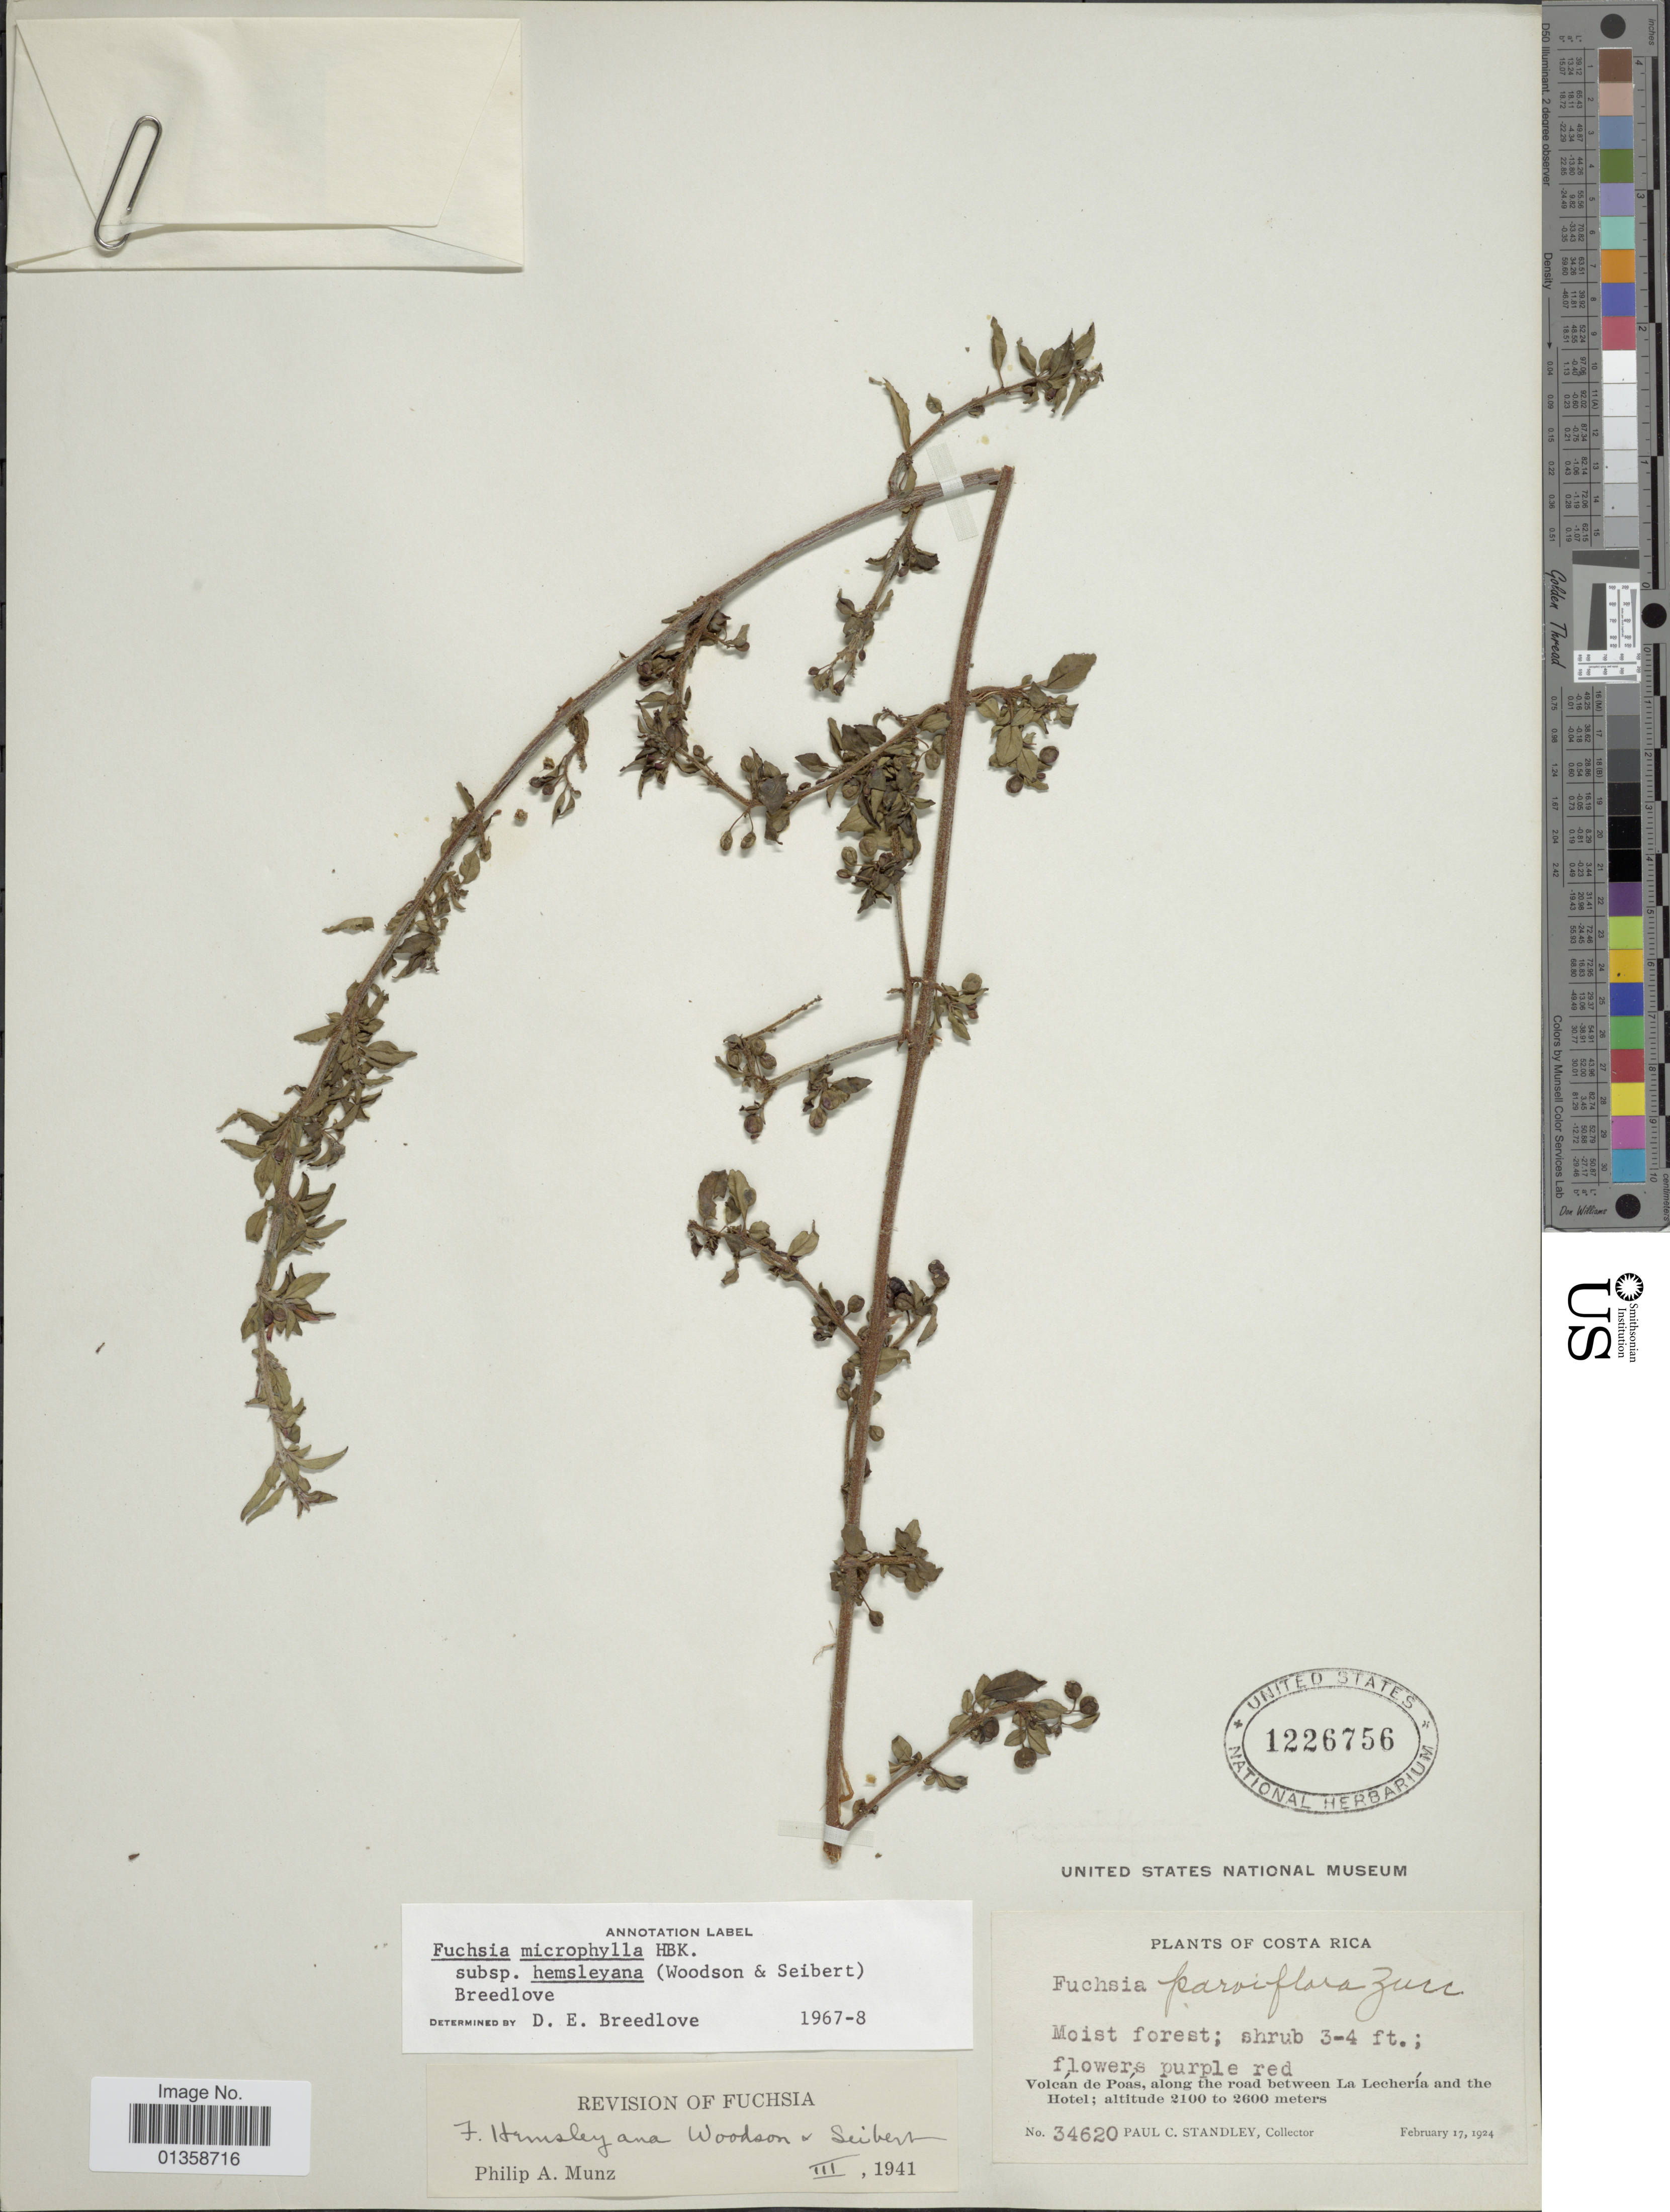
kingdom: Plantae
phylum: Tracheophyta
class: Magnoliopsida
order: Myrtales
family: Onagraceae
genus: Fuchsia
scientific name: Fuchsia microphylla subsp. hemsleyana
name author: (Woodson & Seibert) Breedlove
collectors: P. C. Standley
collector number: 34620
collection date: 1924-02-17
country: Costa Rica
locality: Volcán de Poás, along the road between La Lechería and the Hotel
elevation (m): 2100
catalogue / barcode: US 1226756